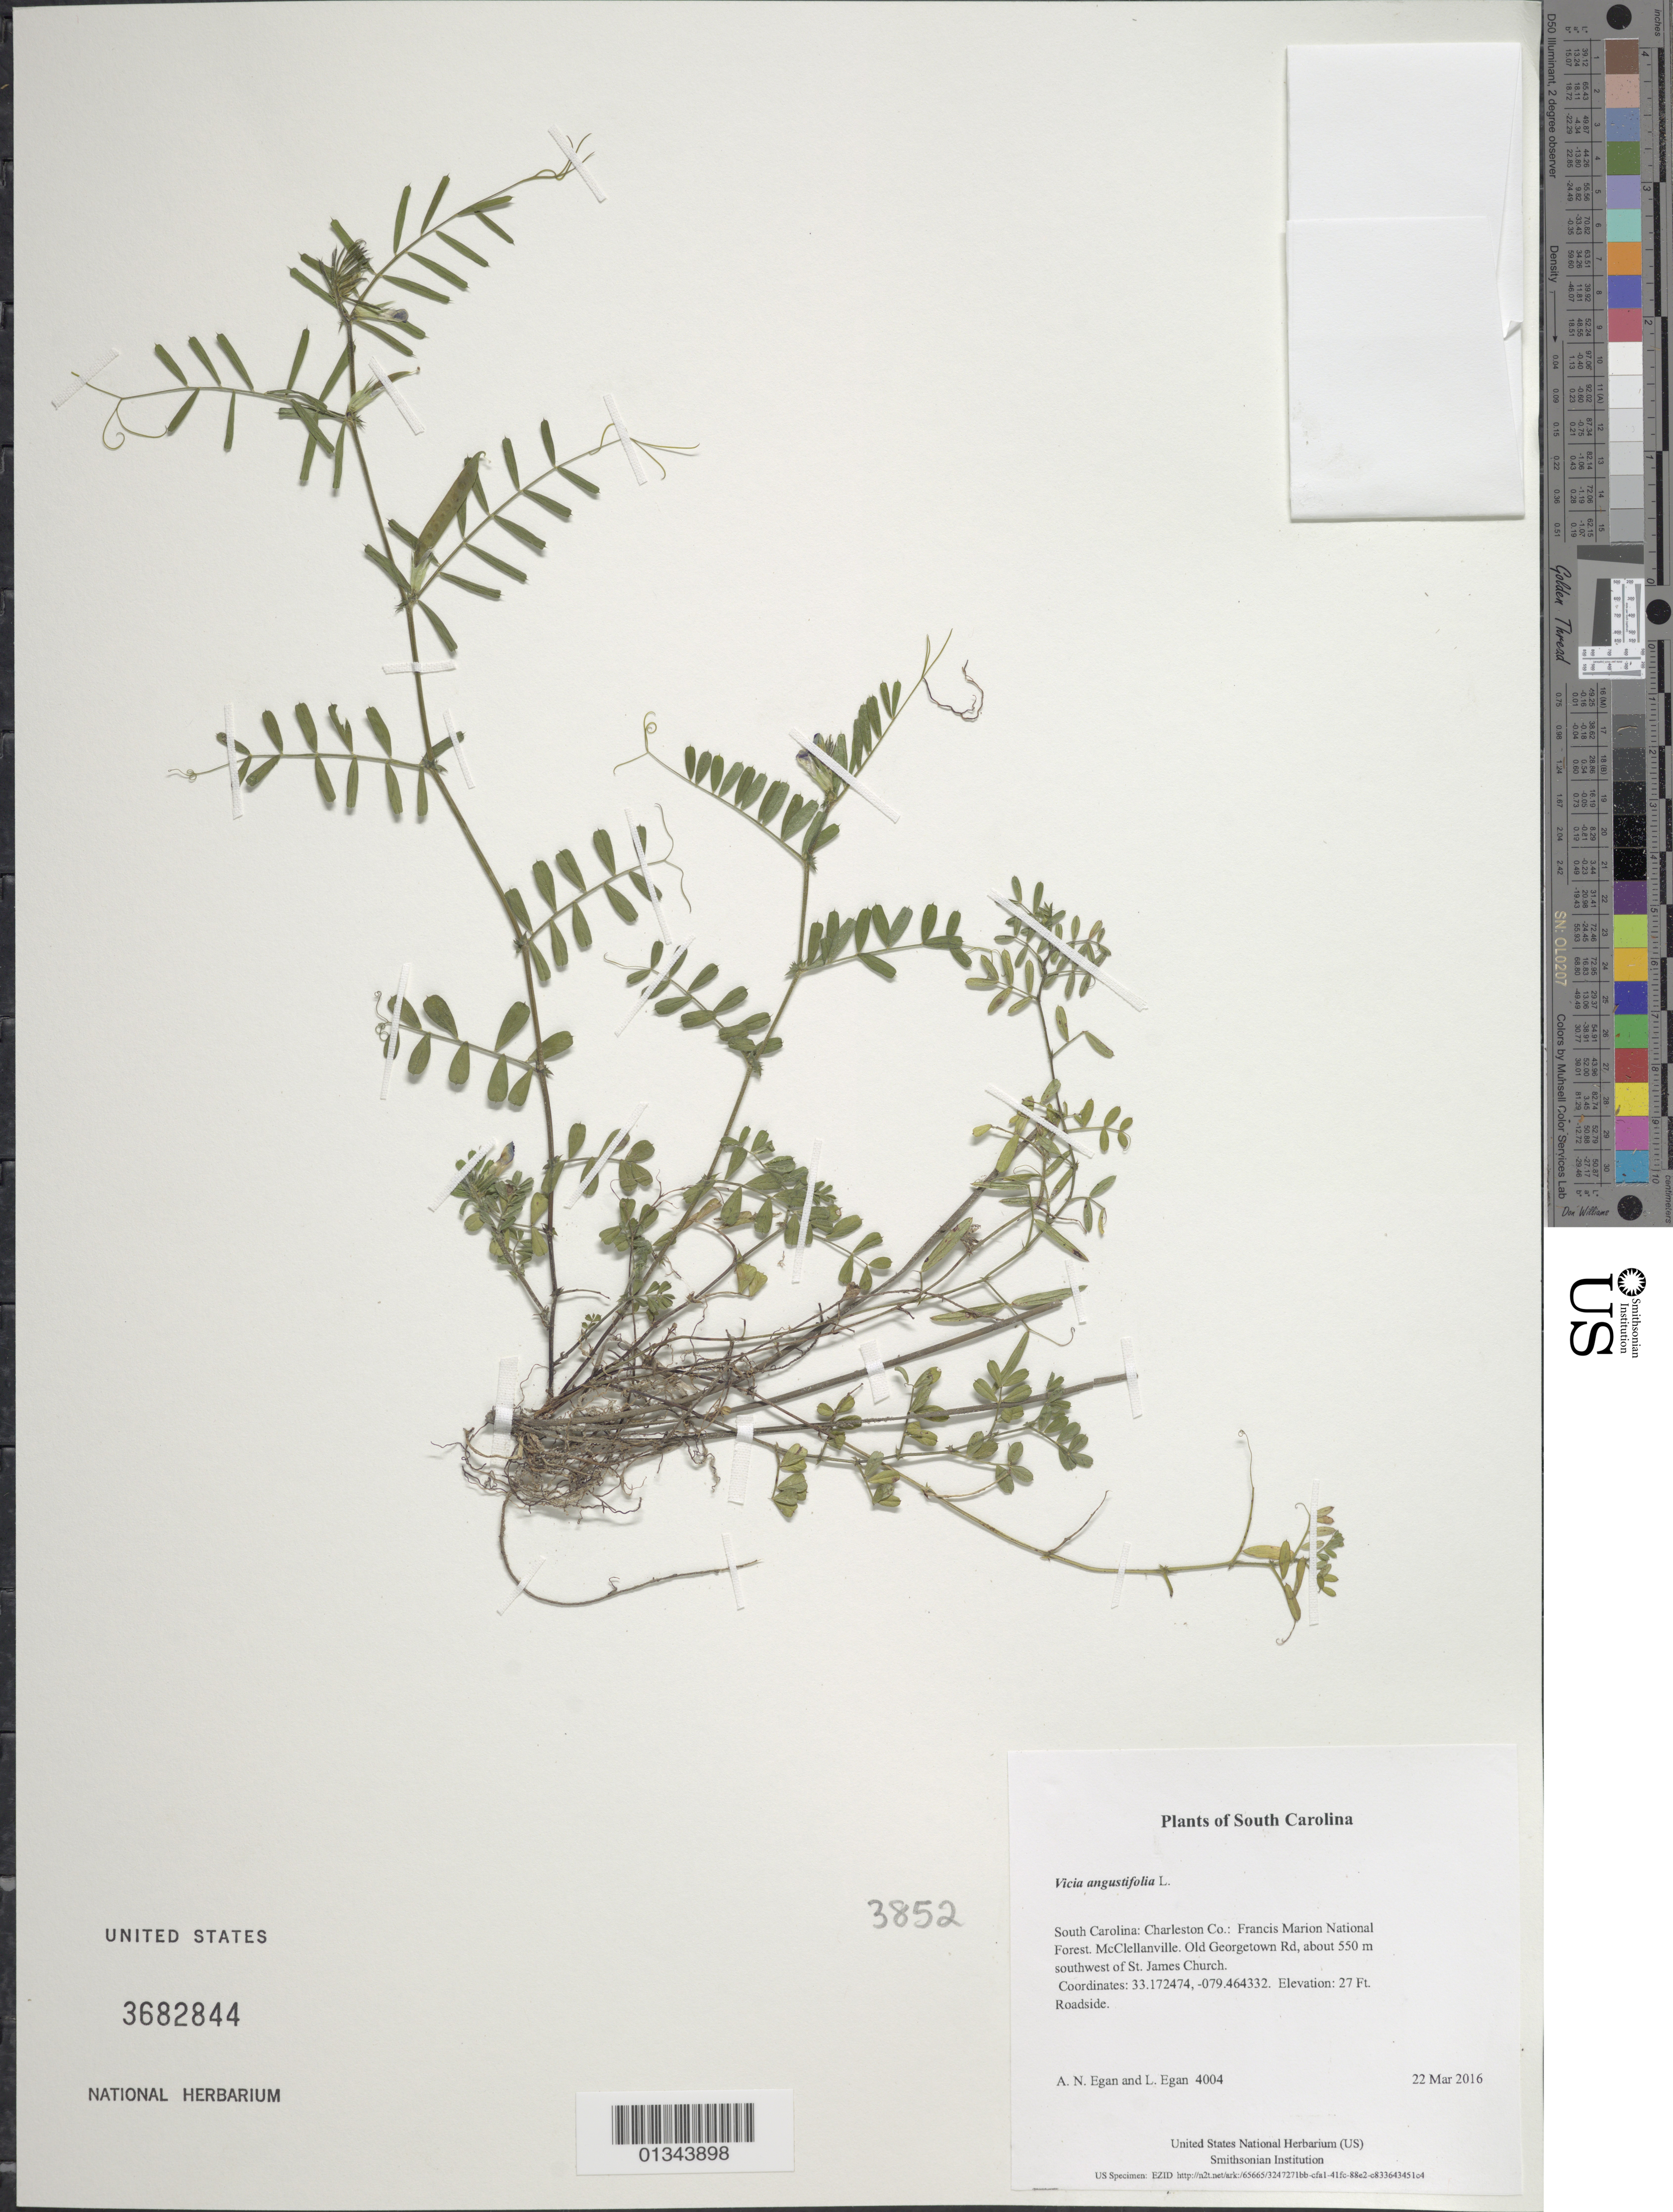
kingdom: Plantae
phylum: Tracheophyta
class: Magnoliopsida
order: Fabales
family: Fabaceae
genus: Vicia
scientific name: Vicia angustifolia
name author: L.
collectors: A. N. Egan & L. Egan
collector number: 4004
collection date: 2016-03-22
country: United States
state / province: South Carolina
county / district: Charleston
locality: Francis Marion National Forest. McClellanville. Old Georgetown Rd, about 550 m southwest of St. James Church.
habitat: Roadside.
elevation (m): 8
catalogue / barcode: US 3682844